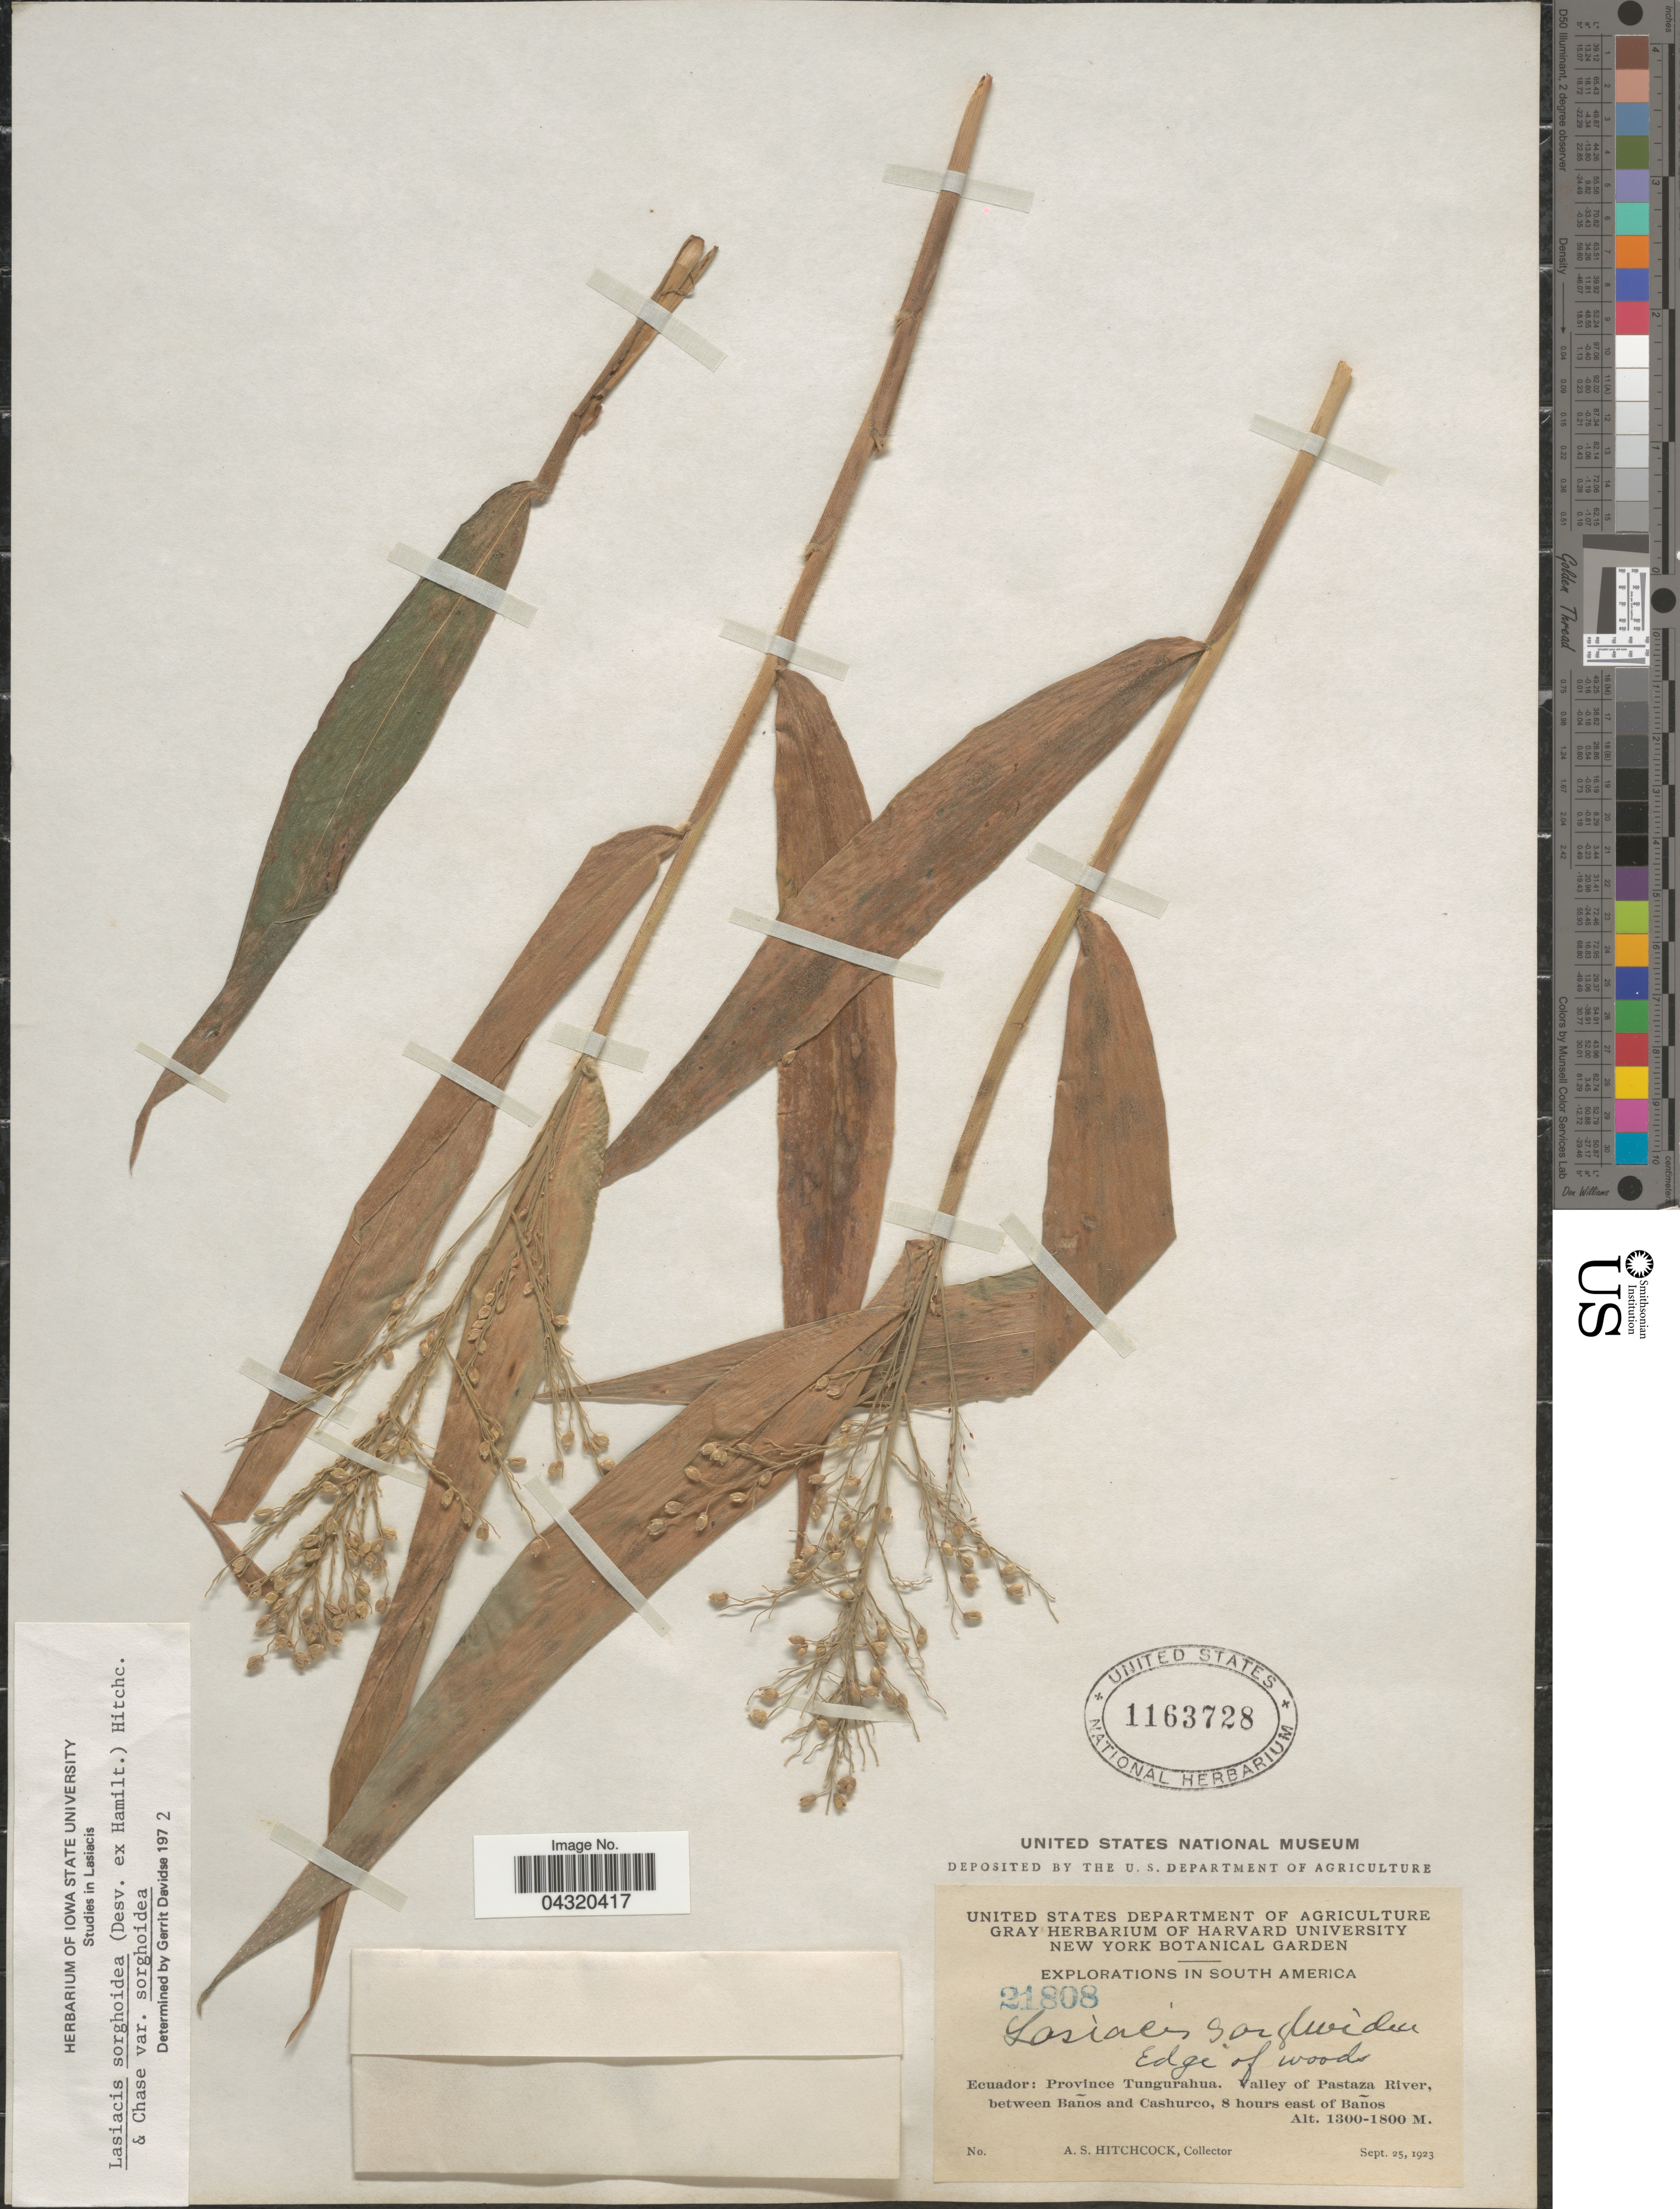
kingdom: Plantae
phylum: Tracheophyta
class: Liliopsida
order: Poales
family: Poaceae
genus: Lasiacis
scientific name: Lasiacis sorghoidea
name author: (Desv. ex Ham.) Hitchc. & Chase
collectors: A. S. Hitchcock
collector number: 21808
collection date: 1923-09-25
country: Ecuador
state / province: Tungurahua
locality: Explorations in South America. Valley of Pastaza River, between Baños and Cashurco, 8 hours east of Baños.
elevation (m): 1300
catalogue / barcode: US 1163728